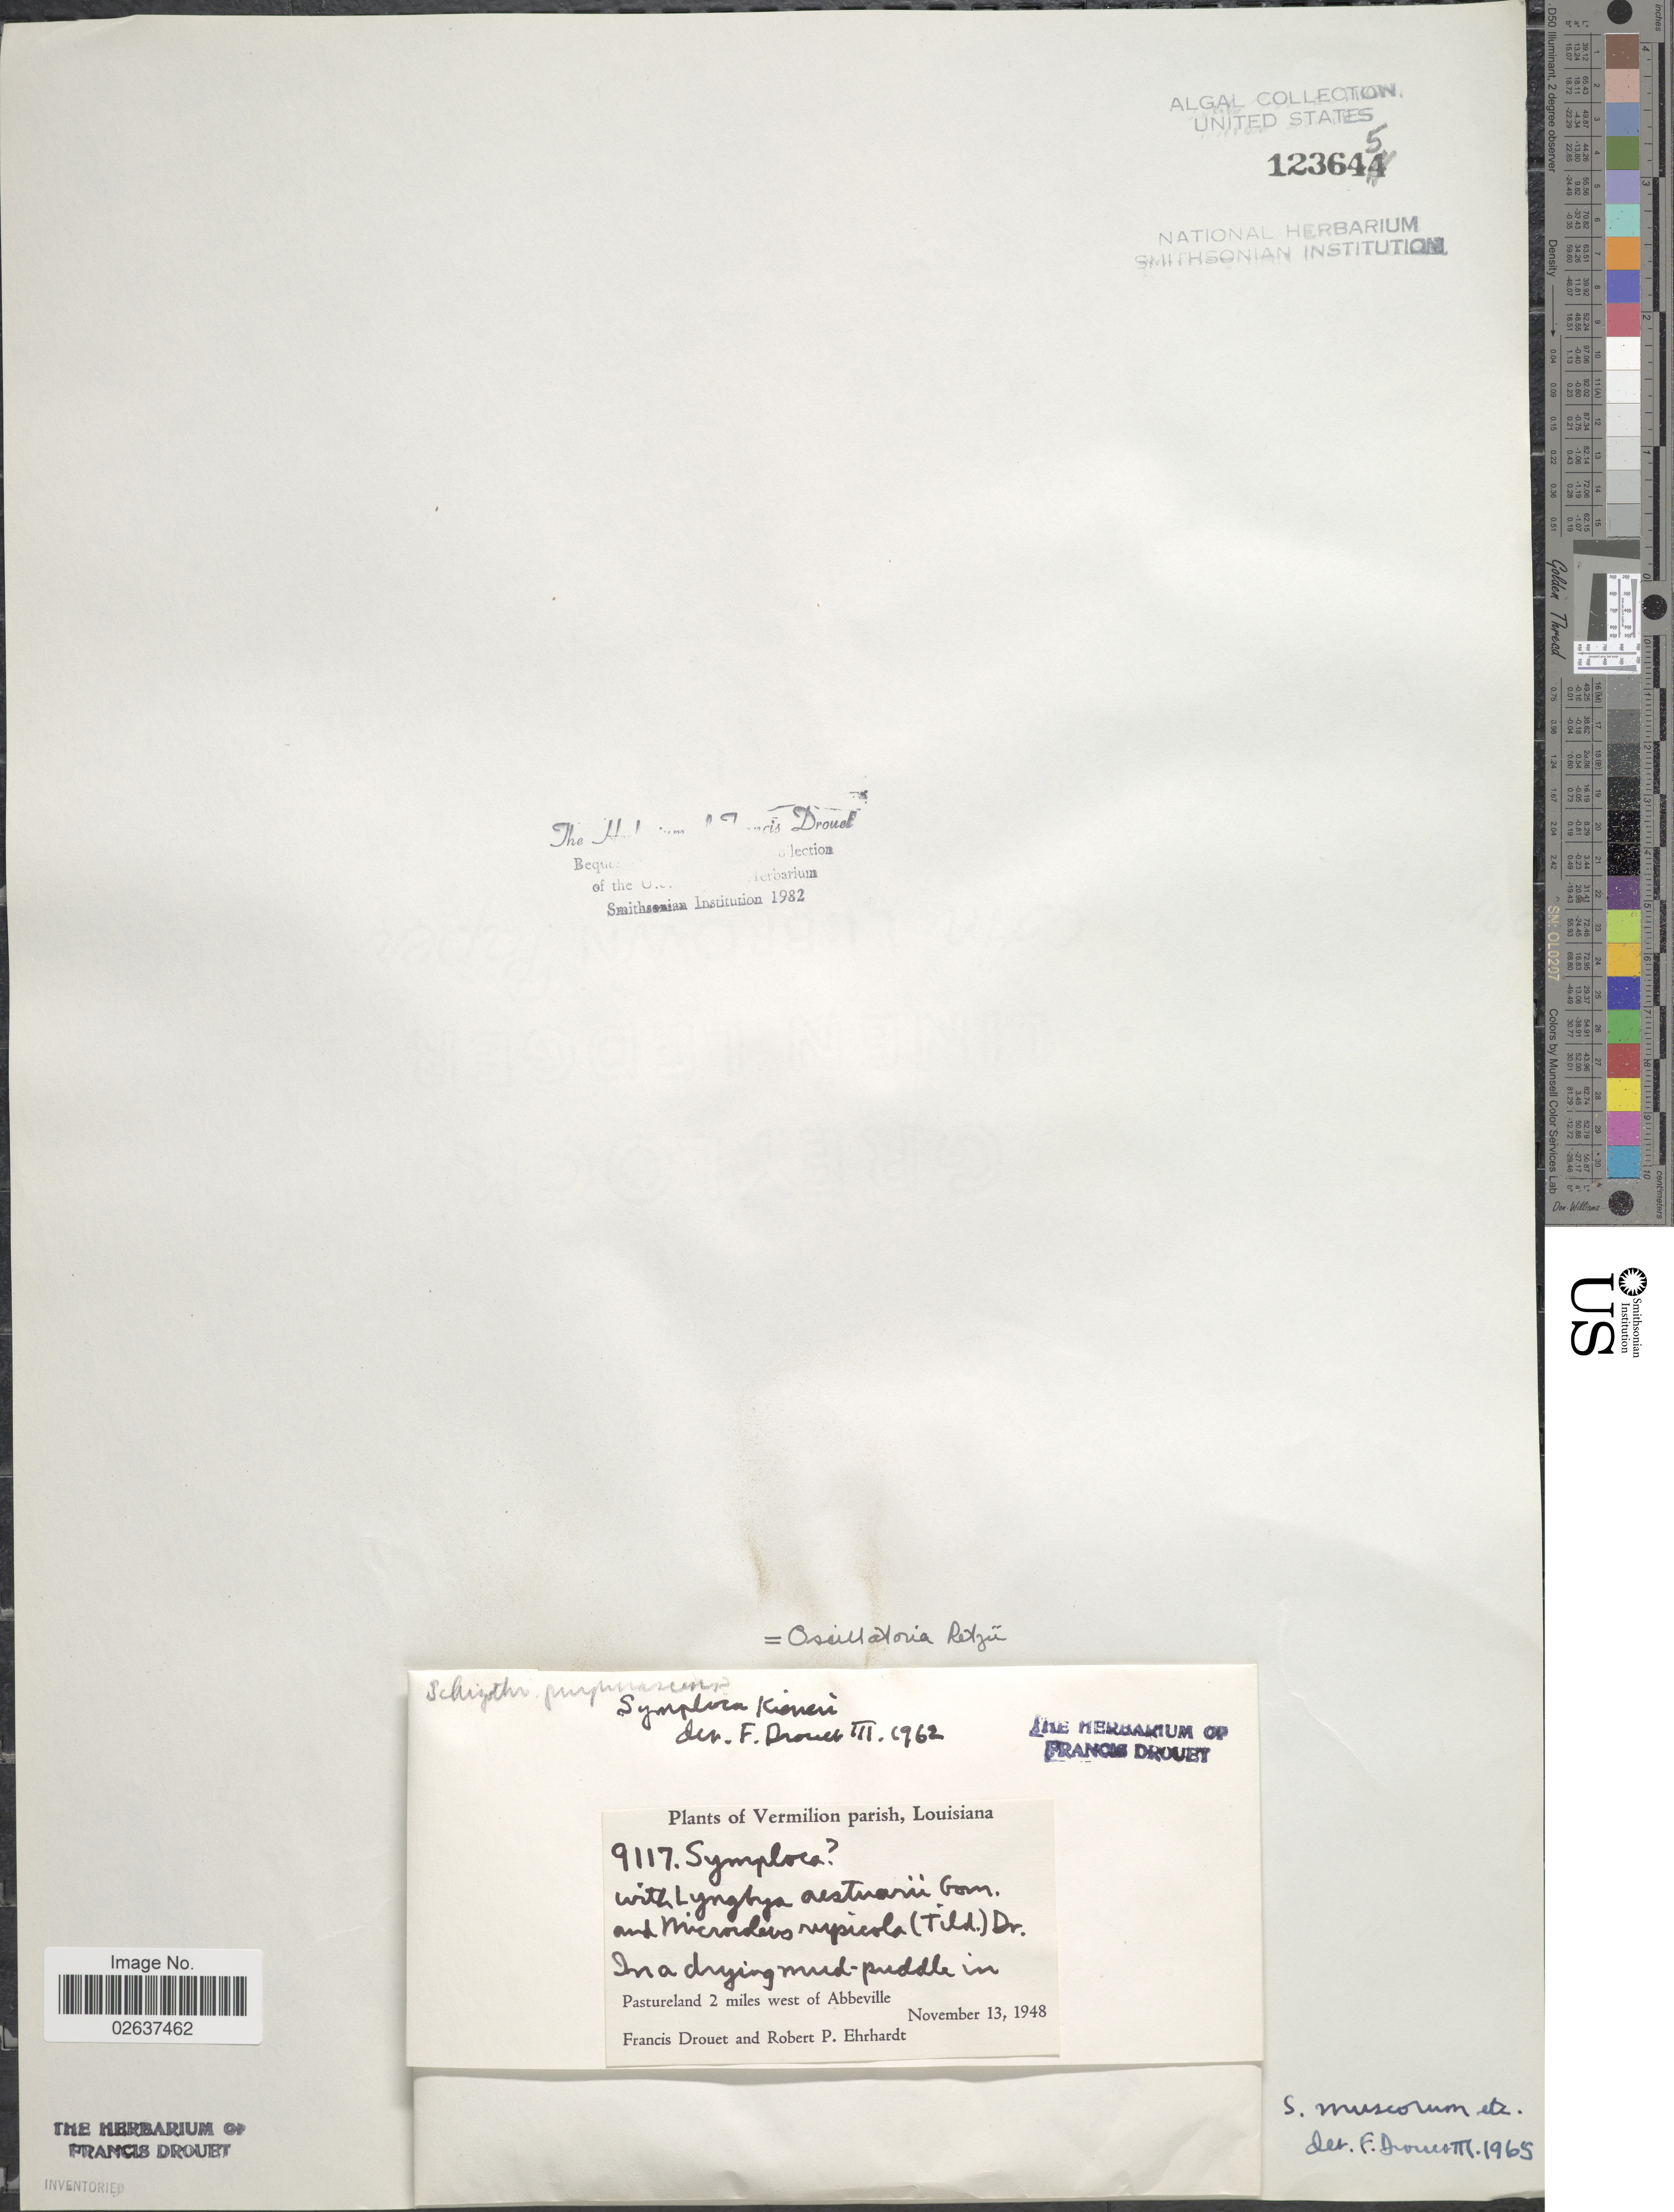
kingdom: Bacteria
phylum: Cyanobacteria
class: Cyanobacteriia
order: Cyanobacteriales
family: Oscillatoriaceae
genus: Oscillatoria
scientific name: Oscillatoria retzii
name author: C. Agardh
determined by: Drouet, F. E.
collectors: F. E. Drouet & R. Ehrhardt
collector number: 9117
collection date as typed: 13 Nov 1948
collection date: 1948-11-13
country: United States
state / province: Louisiana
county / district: Vermilion Parish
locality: West of Abbeville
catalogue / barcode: US 123645